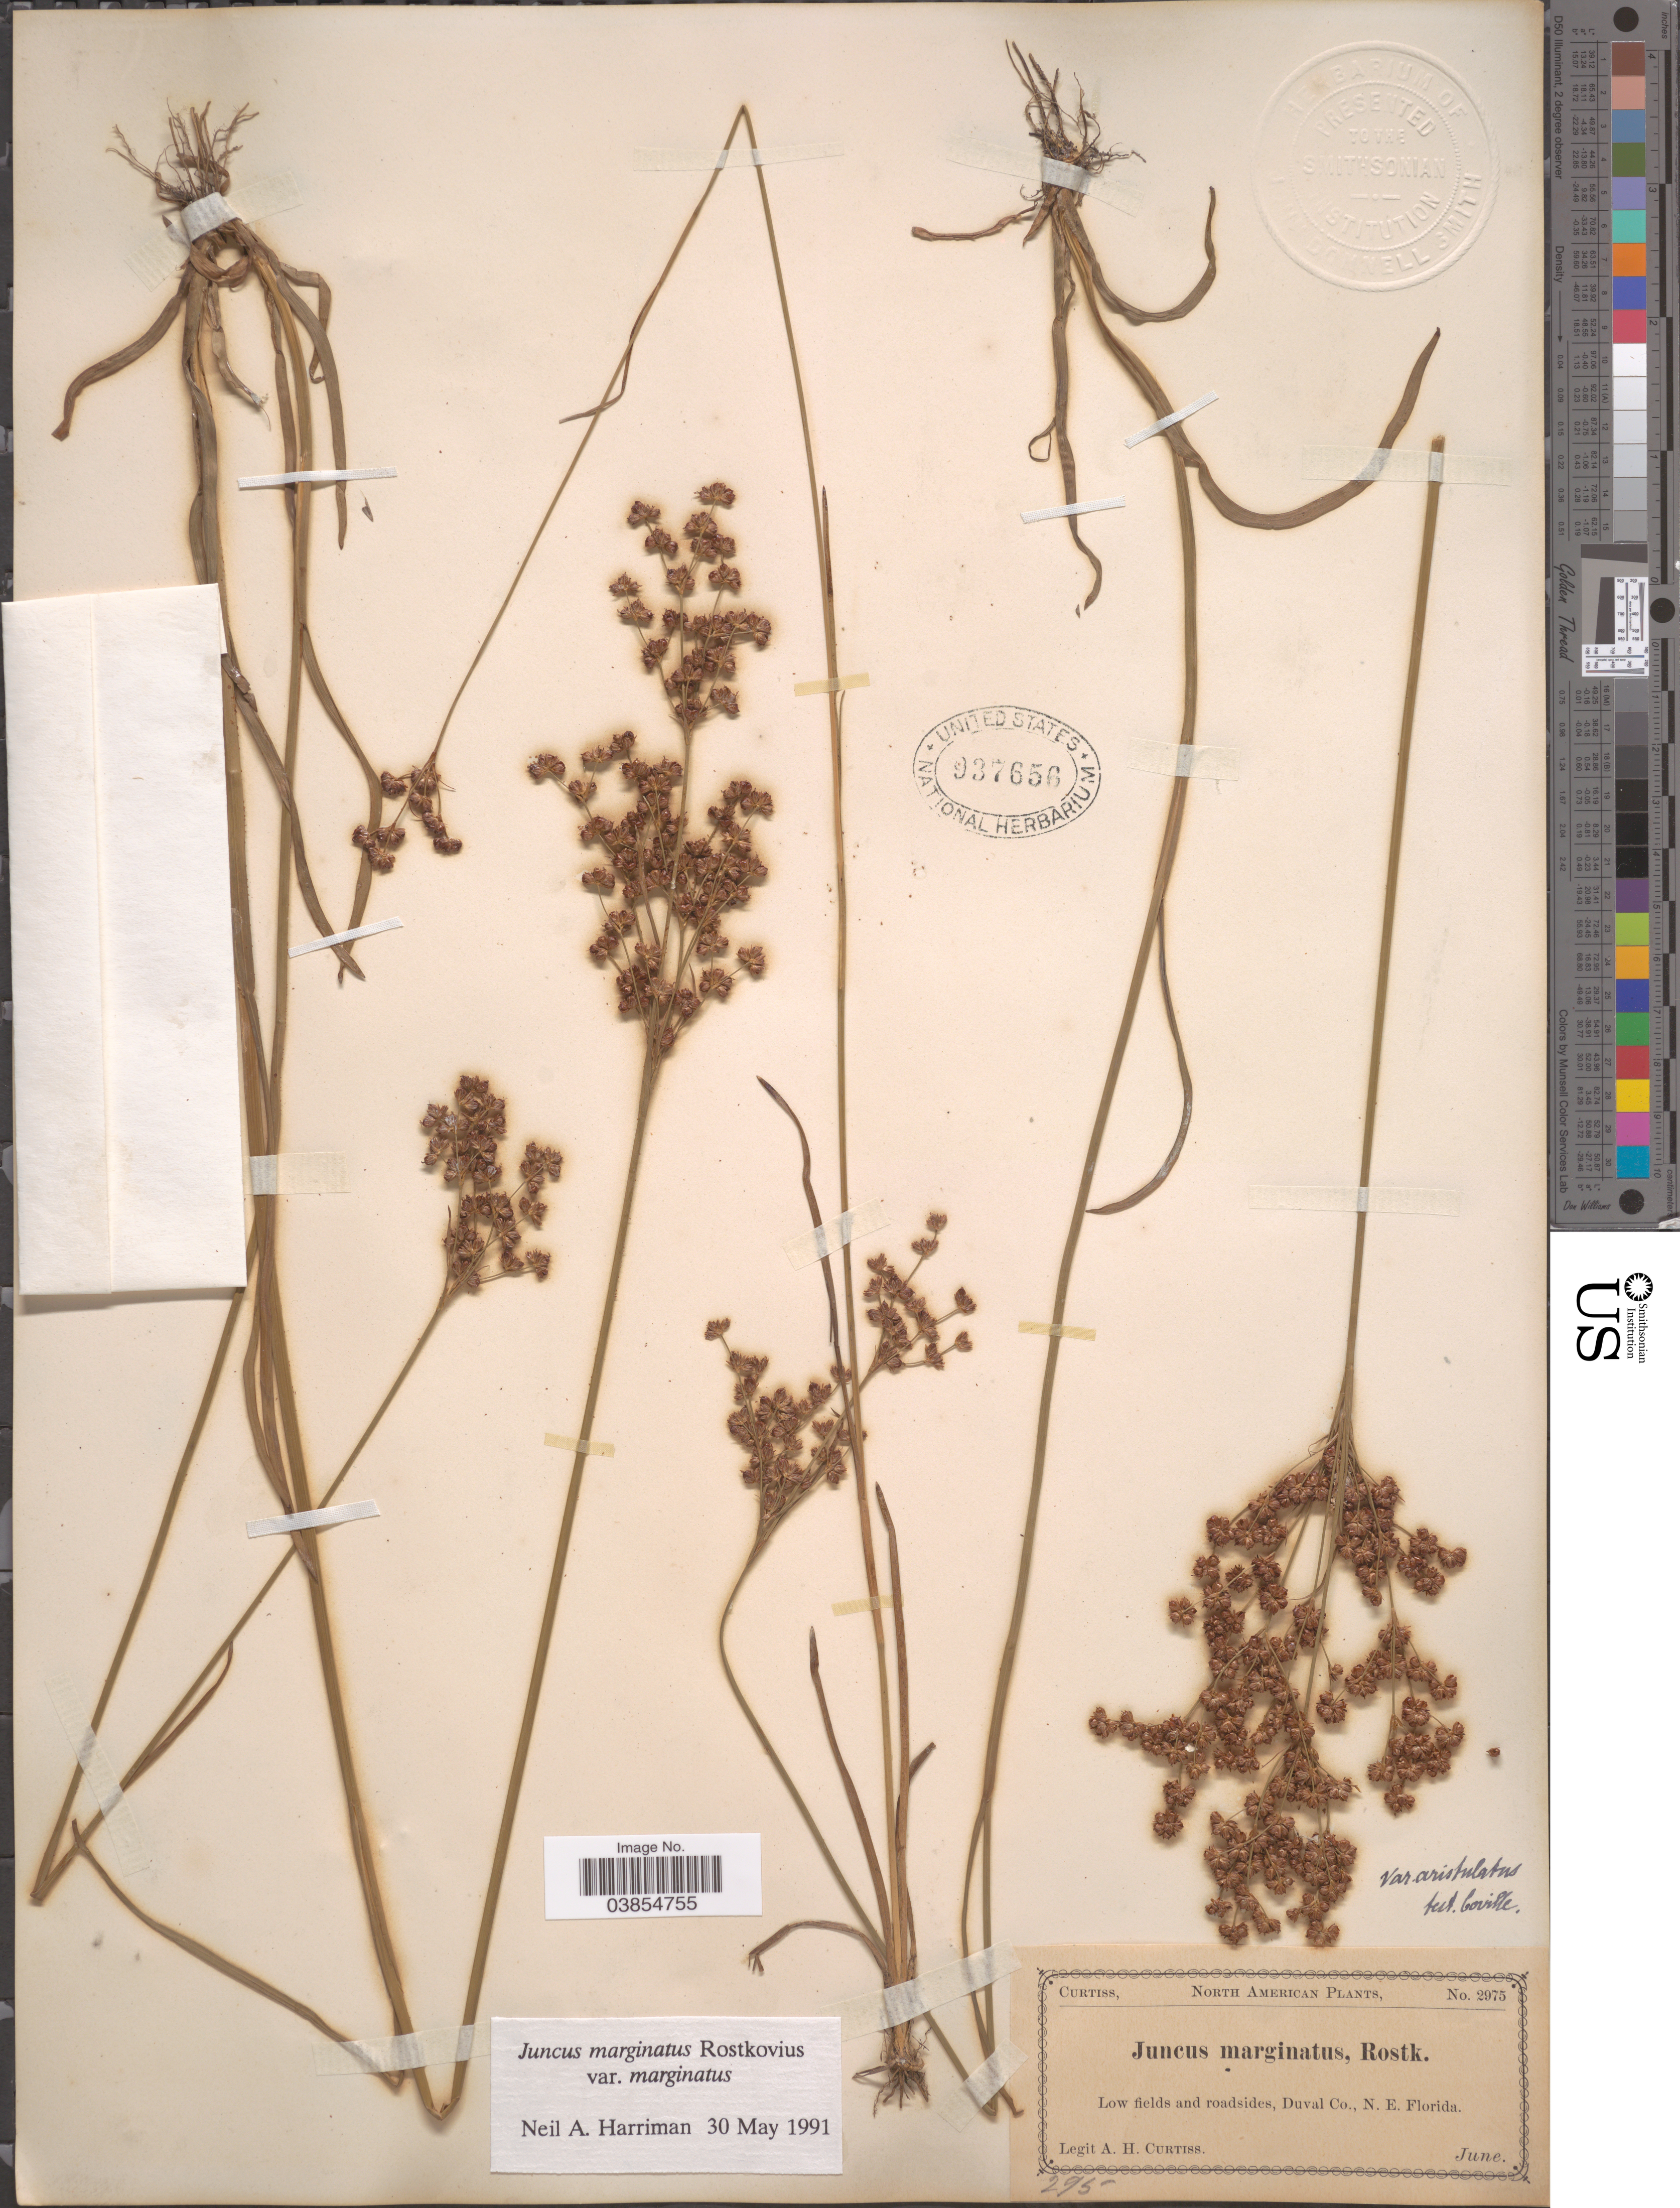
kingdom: Plantae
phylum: Tracheophyta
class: Liliopsida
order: Poales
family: Juncaceae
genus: Juncus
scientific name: Juncus marginatus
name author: Rostk.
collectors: A. H. Curtiss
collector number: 2975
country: United States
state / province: Florida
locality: Low fields and roadsides, Duval Co., N.E. Florida.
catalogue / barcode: US 937656